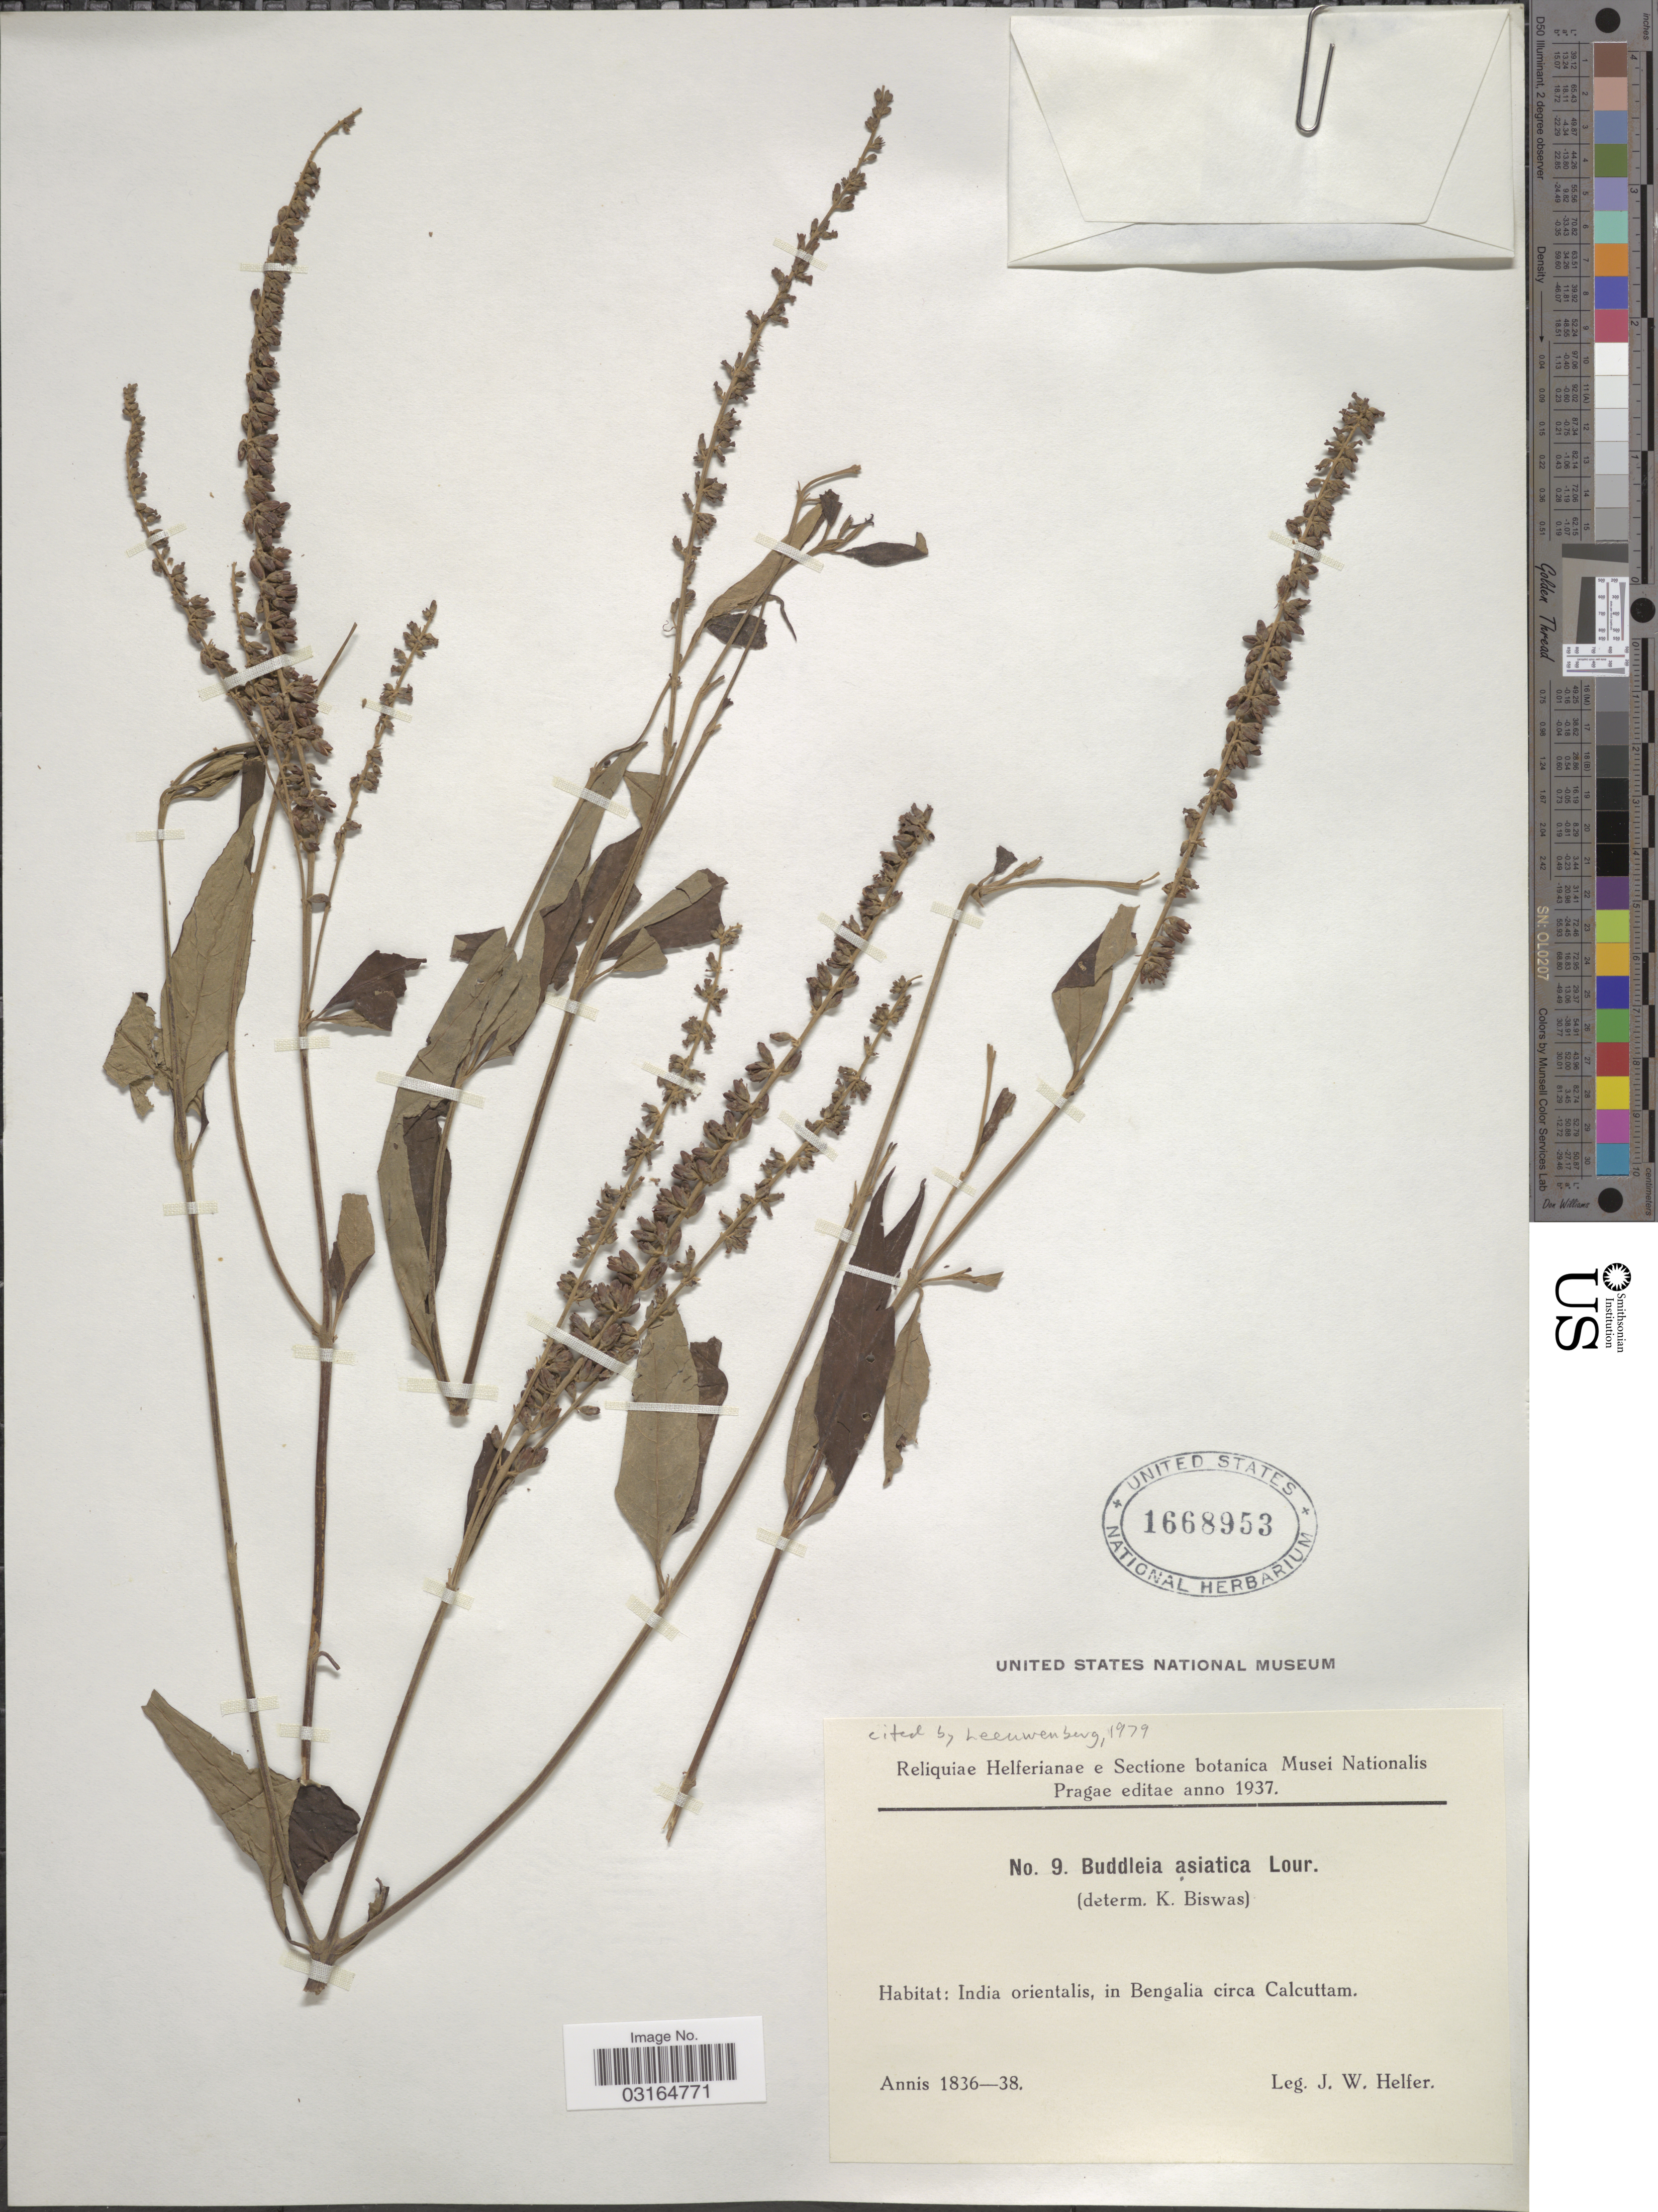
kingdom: Plantae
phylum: Tracheophyta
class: Magnoliopsida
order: Lamiales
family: Scrophulariaceae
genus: Buddleja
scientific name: Buddleja asiatica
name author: Lour.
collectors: J. W. Helfer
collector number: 9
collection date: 1836/1838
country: India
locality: India orientalis, in Bengalia circa Calcuttam.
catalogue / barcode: US 1668953